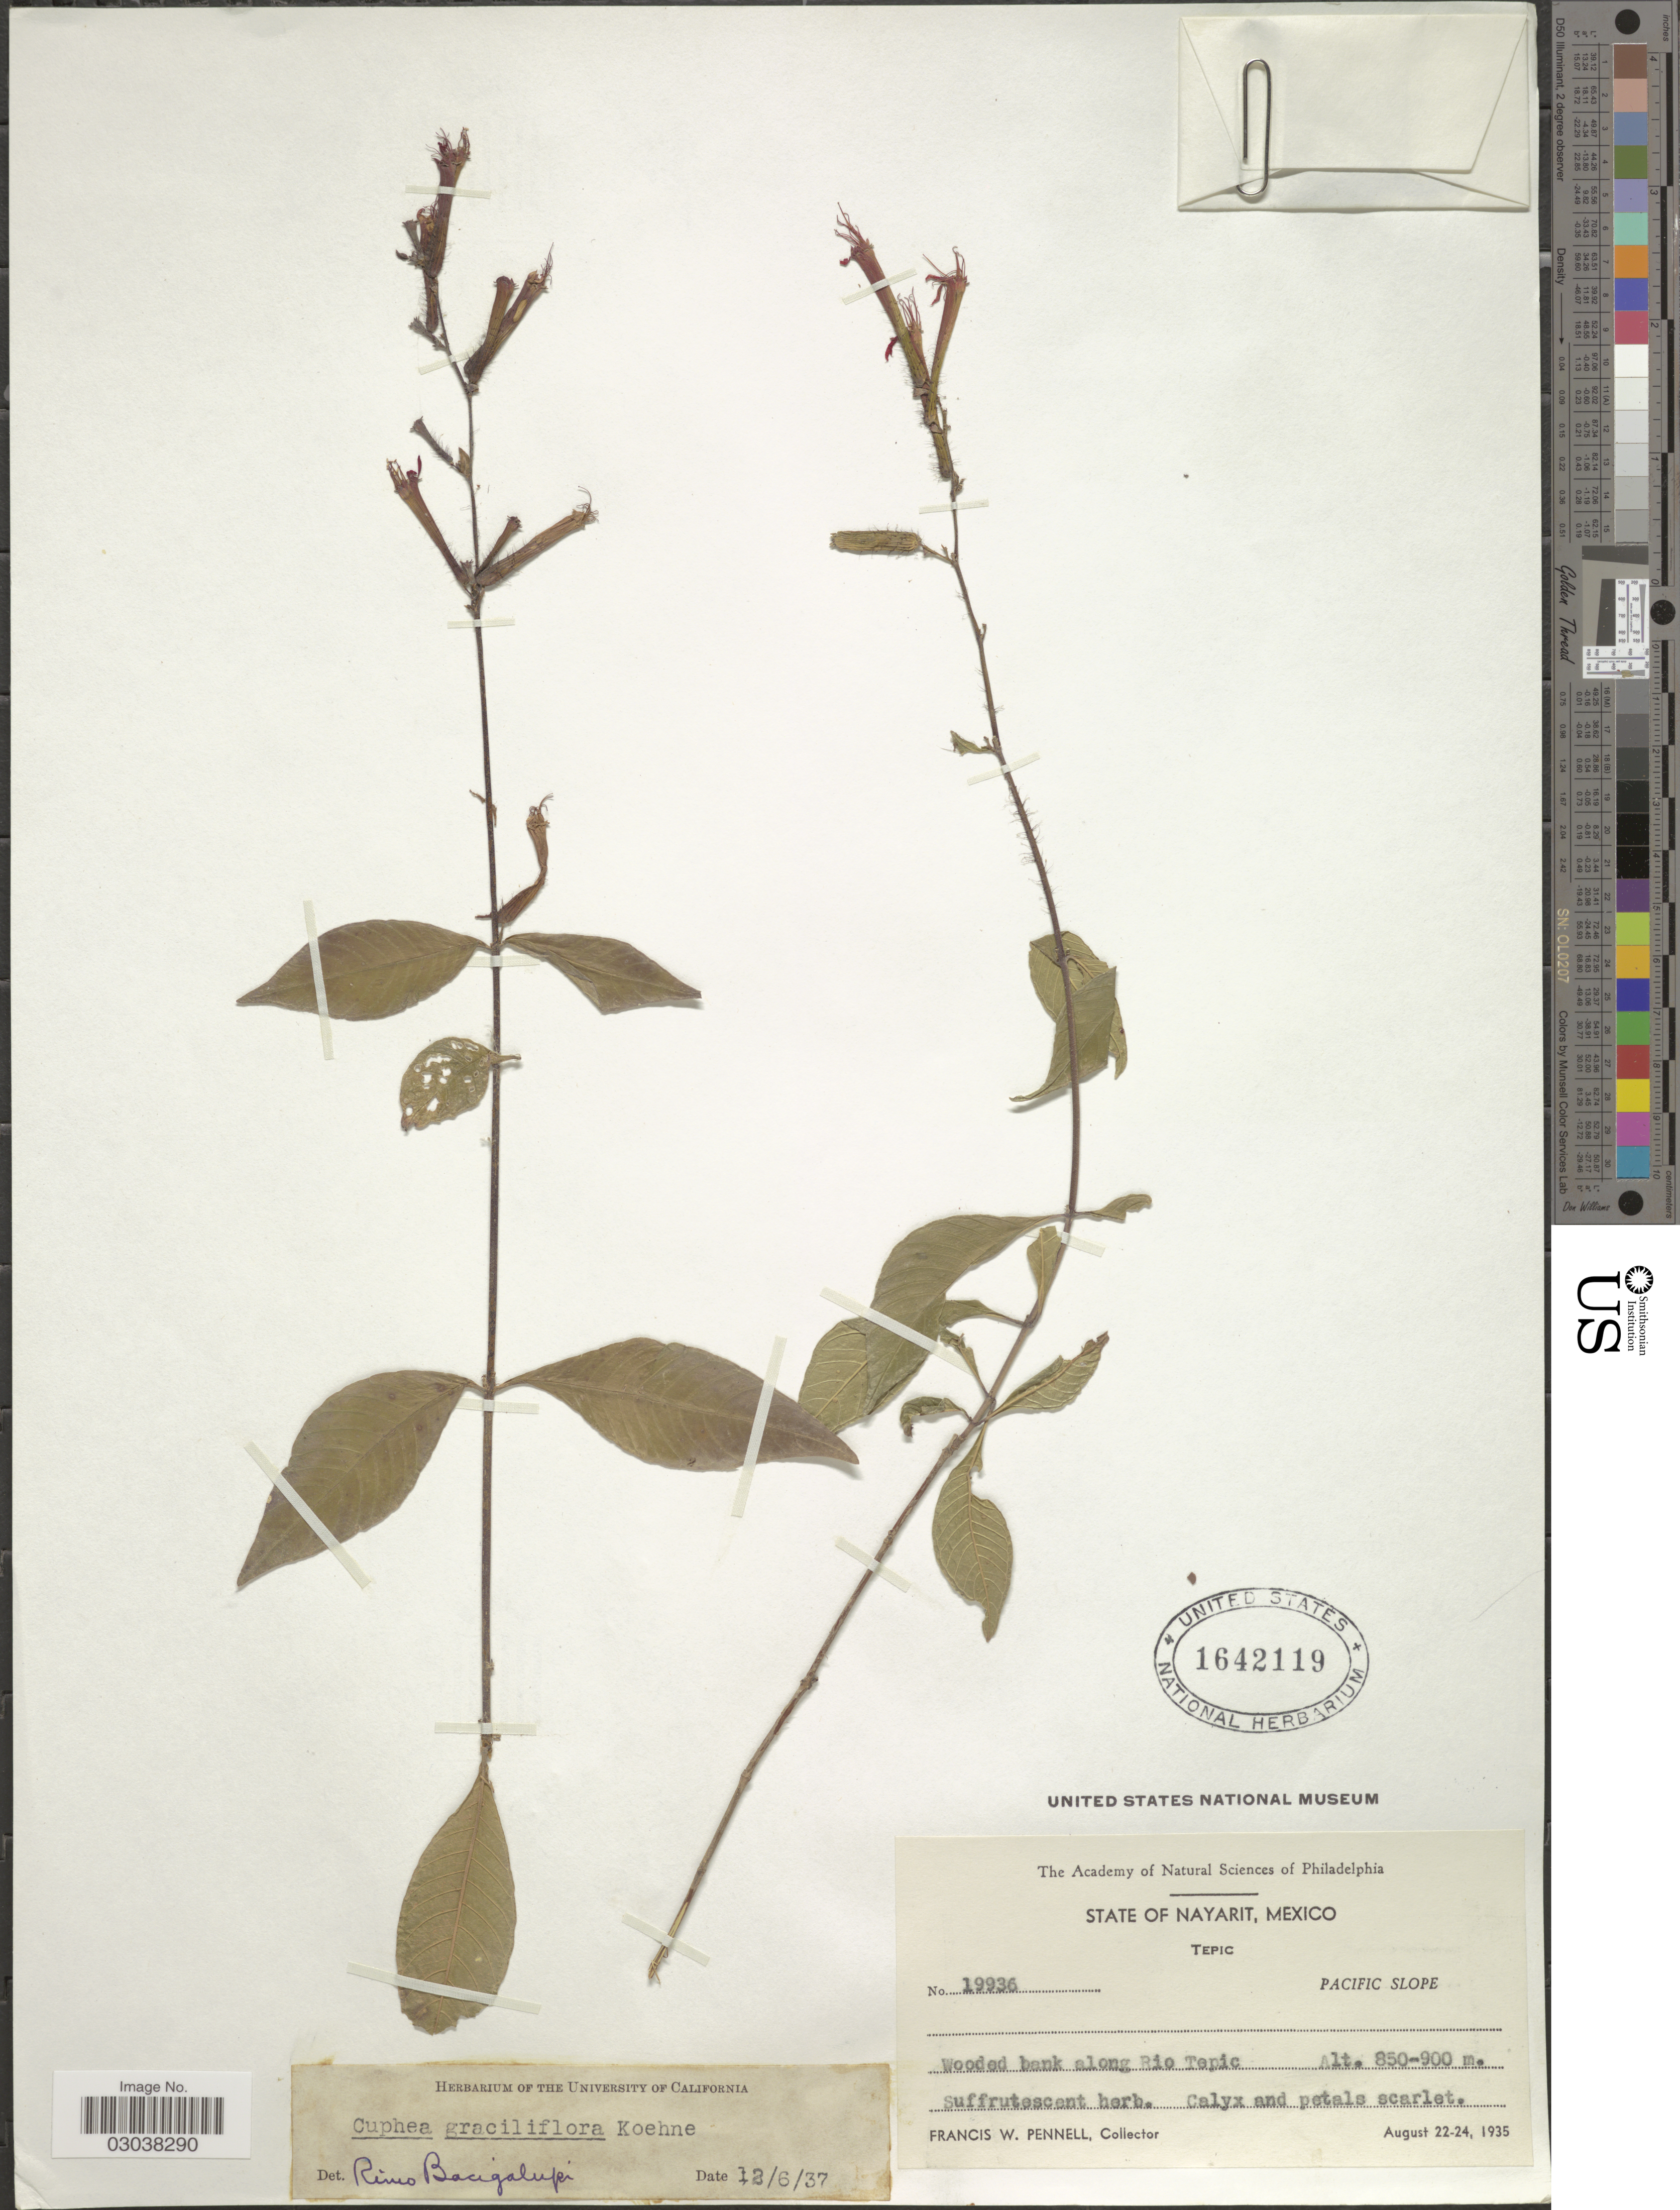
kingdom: Plantae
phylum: Tracheophyta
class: Magnoliopsida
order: Myrtales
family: Lythraceae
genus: Cuphea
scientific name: Cuphea graciliflora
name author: Koehne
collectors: F. W. Pennell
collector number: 19936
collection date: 1935-08-22/1935-08-24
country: Mexico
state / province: Nayarit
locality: Tepic. Pacific Slope. Wooded bank along Rio Tepic.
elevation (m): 850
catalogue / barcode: US 1642119